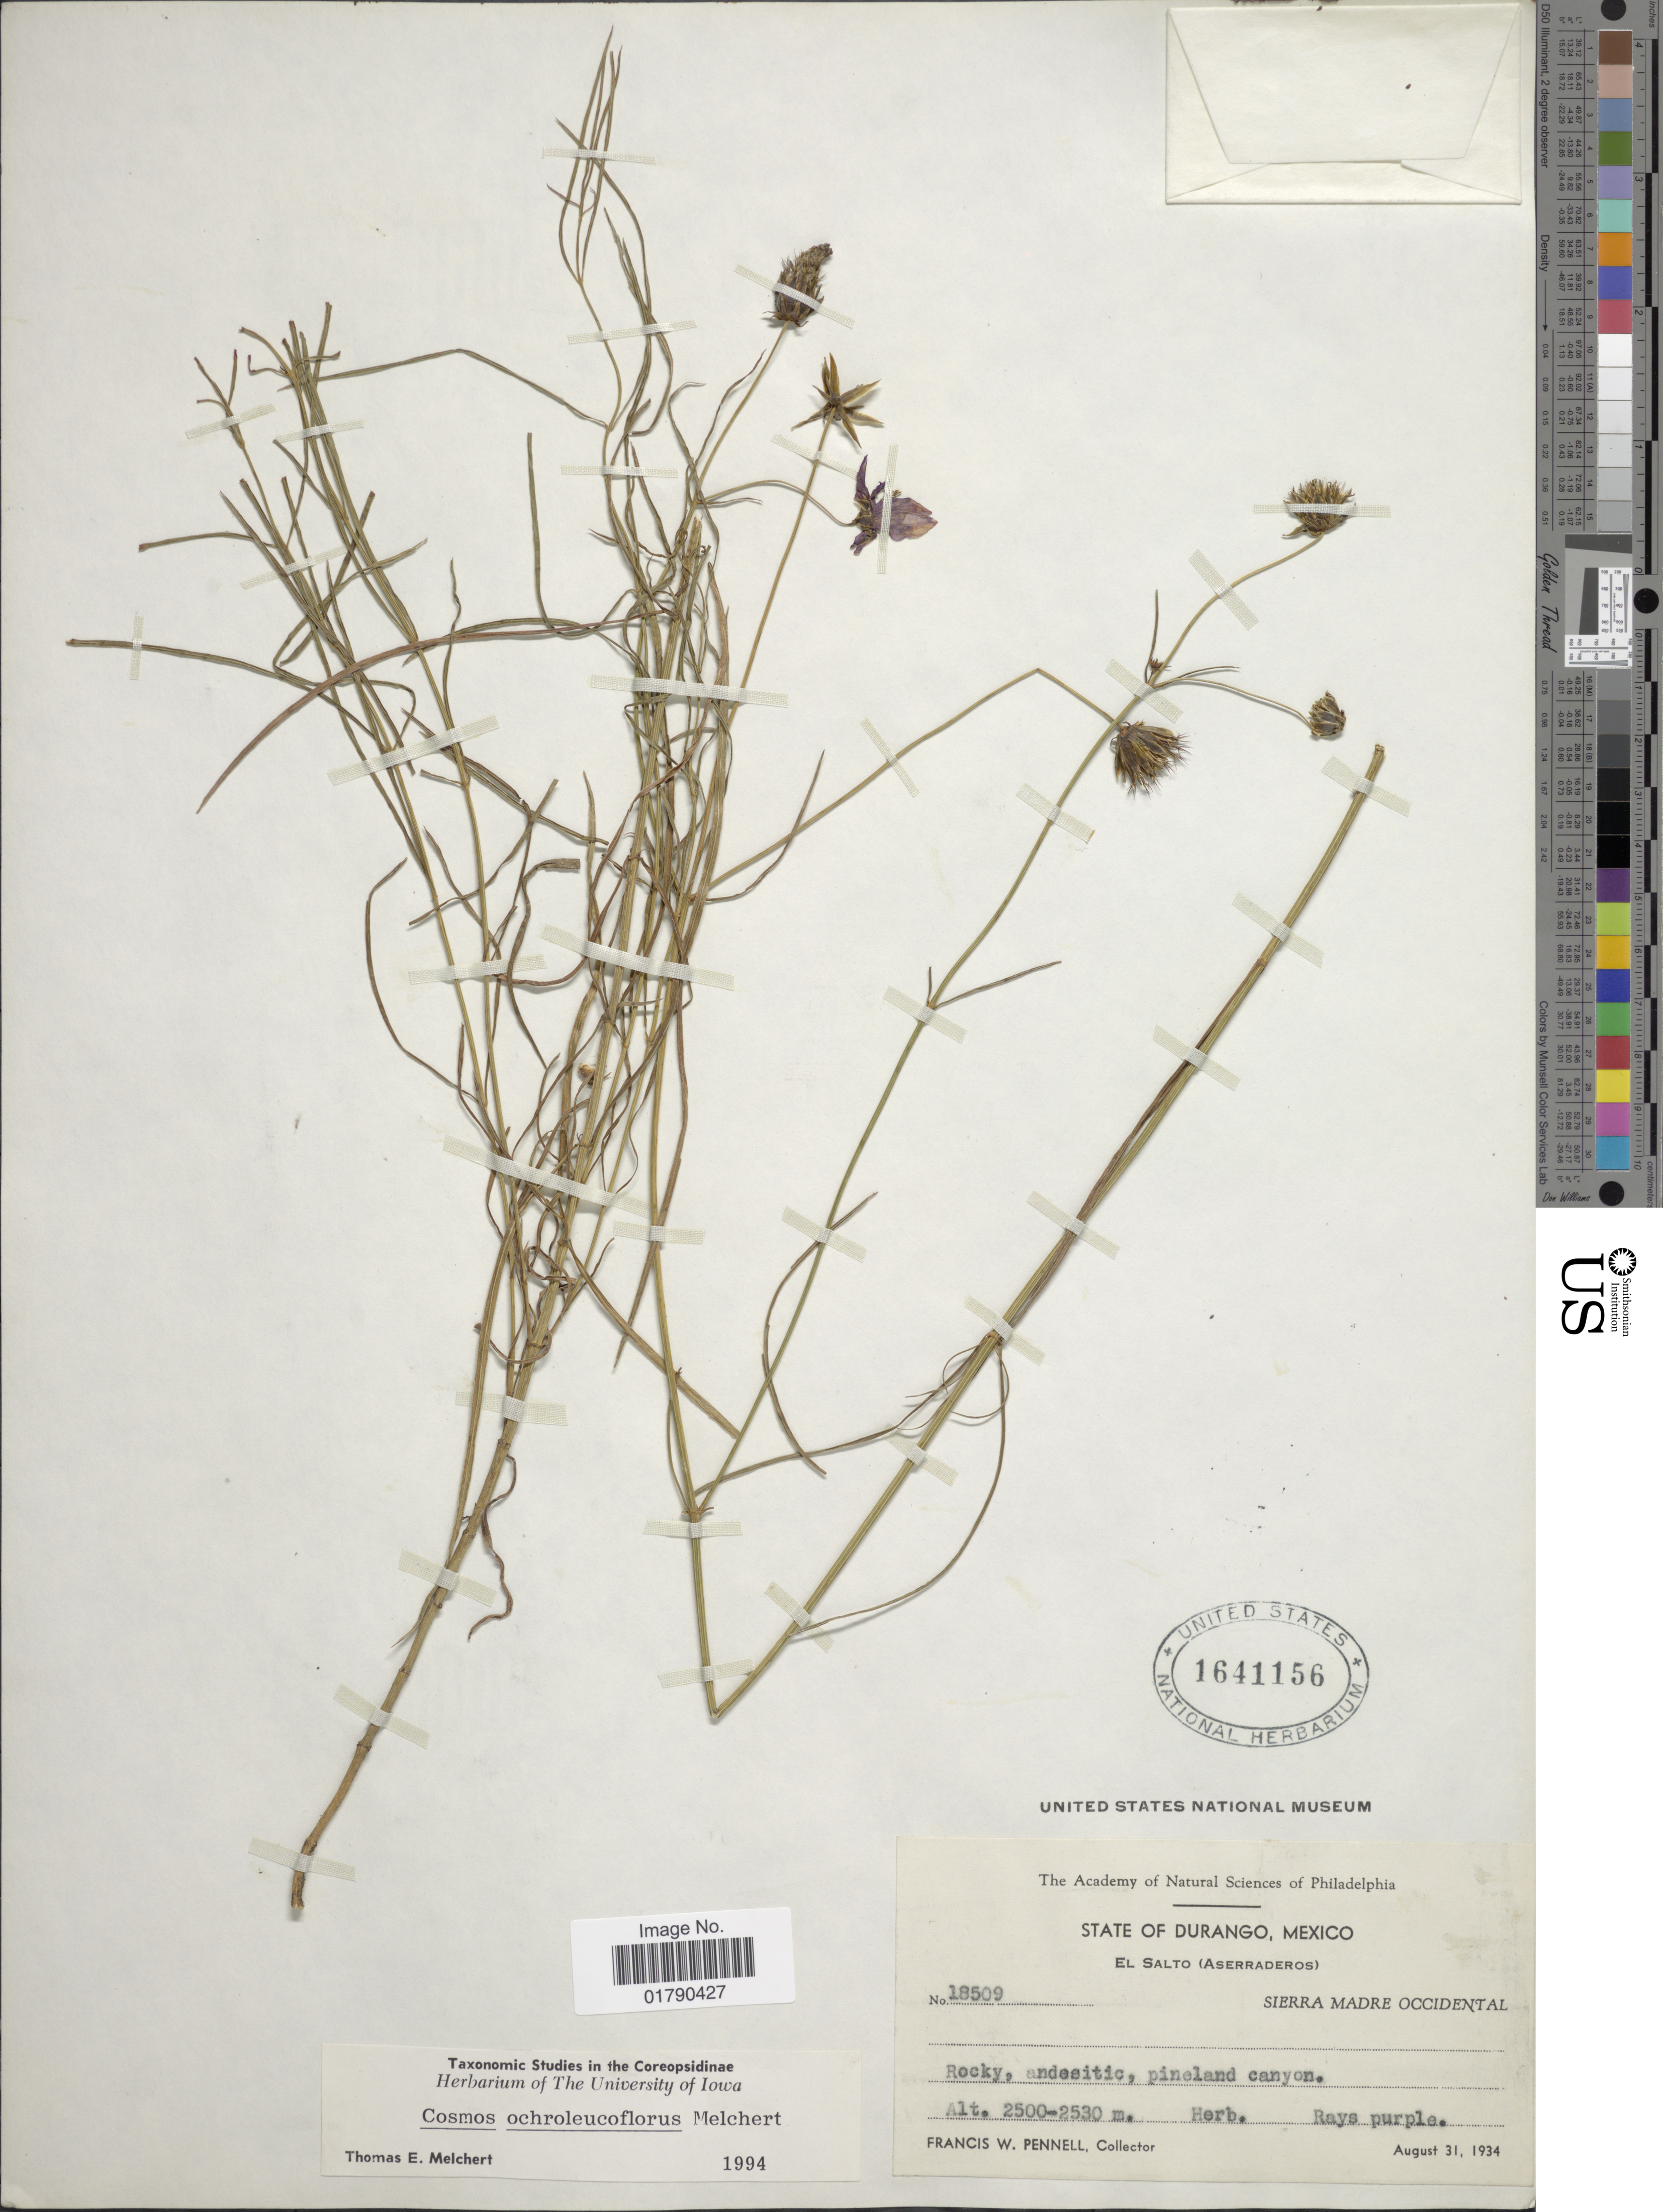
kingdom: Plantae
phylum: Tracheophyta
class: Magnoliopsida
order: Asterales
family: Asteraceae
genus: Cosmos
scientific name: Cosmos ochroleucoflorus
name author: Melchert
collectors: F. W. Pennell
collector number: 18509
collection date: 1934-08-31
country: Mexico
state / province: Durango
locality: El Salto (Aserraderos), Sierra Madre Occidental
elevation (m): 2500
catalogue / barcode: US 1641156